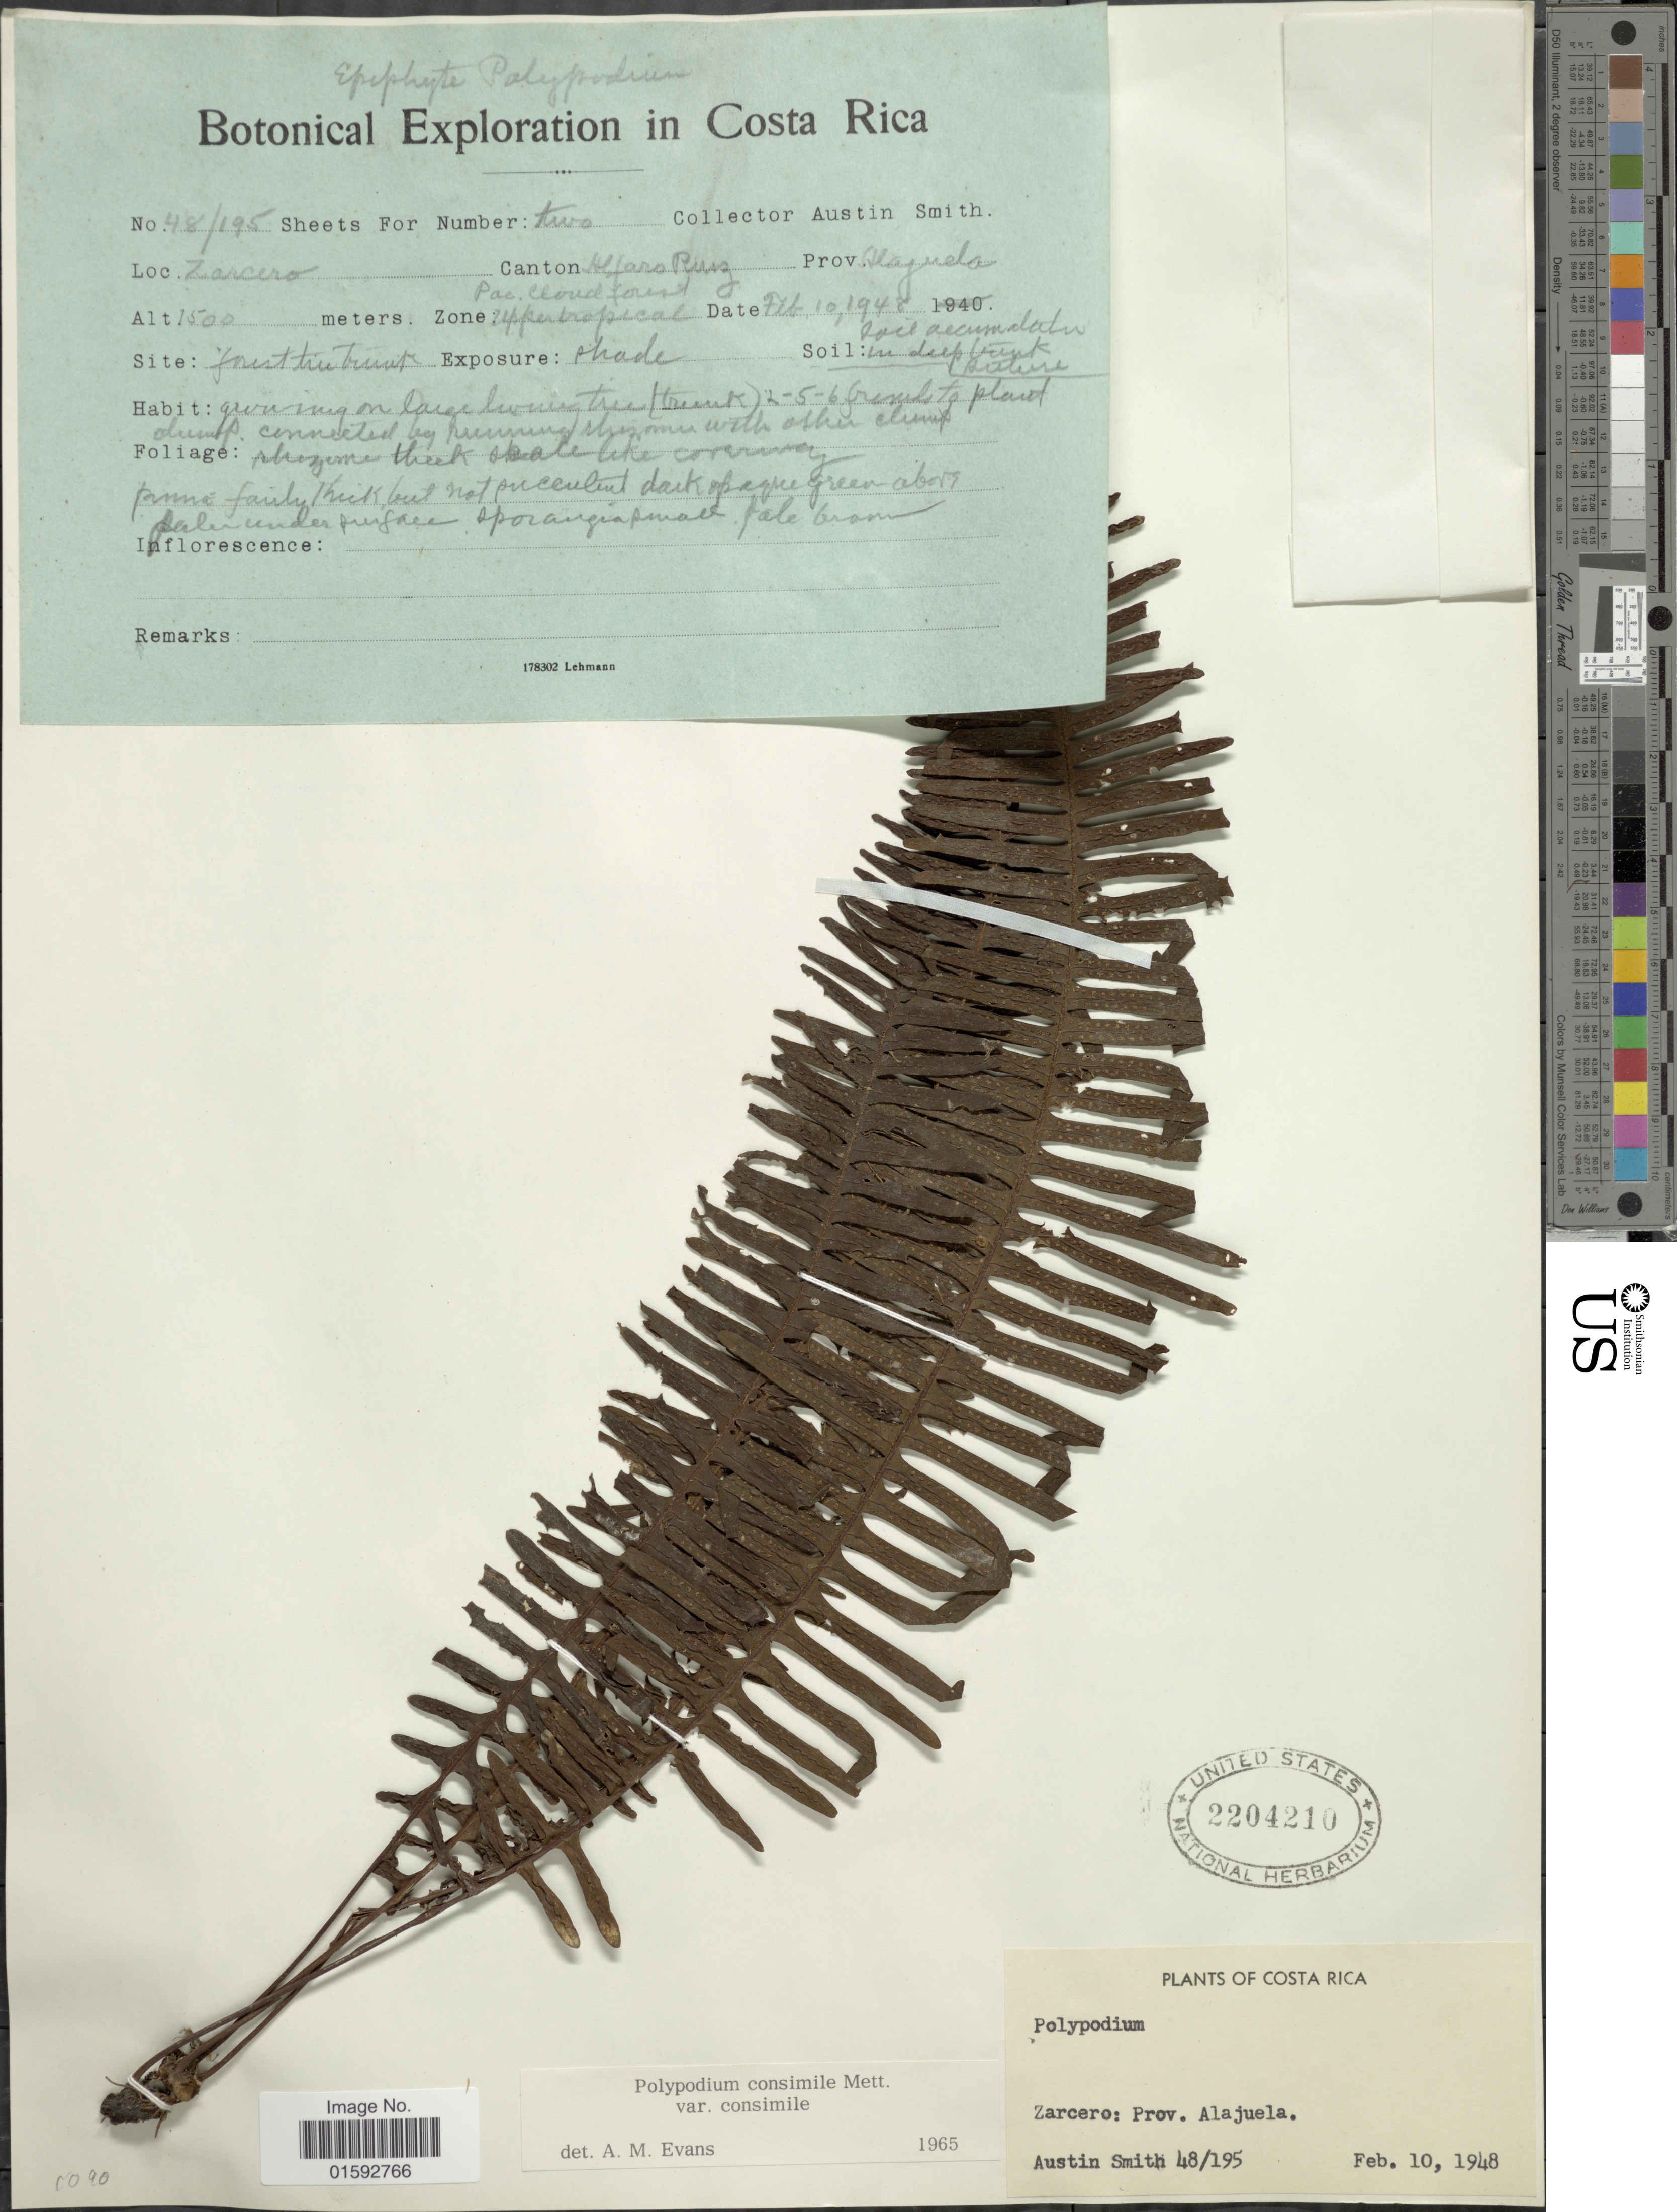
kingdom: Plantae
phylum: Tracheophyta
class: Polypodiopsida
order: Polypodiales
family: Polypodiaceae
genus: Pecluma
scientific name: Pecluma consimilis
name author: (Mett.) M.G. Price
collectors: Aust P. Smith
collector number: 48/195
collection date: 1948-02-10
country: Costa Rica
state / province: Alajuela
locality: Zarcero, Canton Alfaro Ruiz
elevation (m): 1500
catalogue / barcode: US 2204210